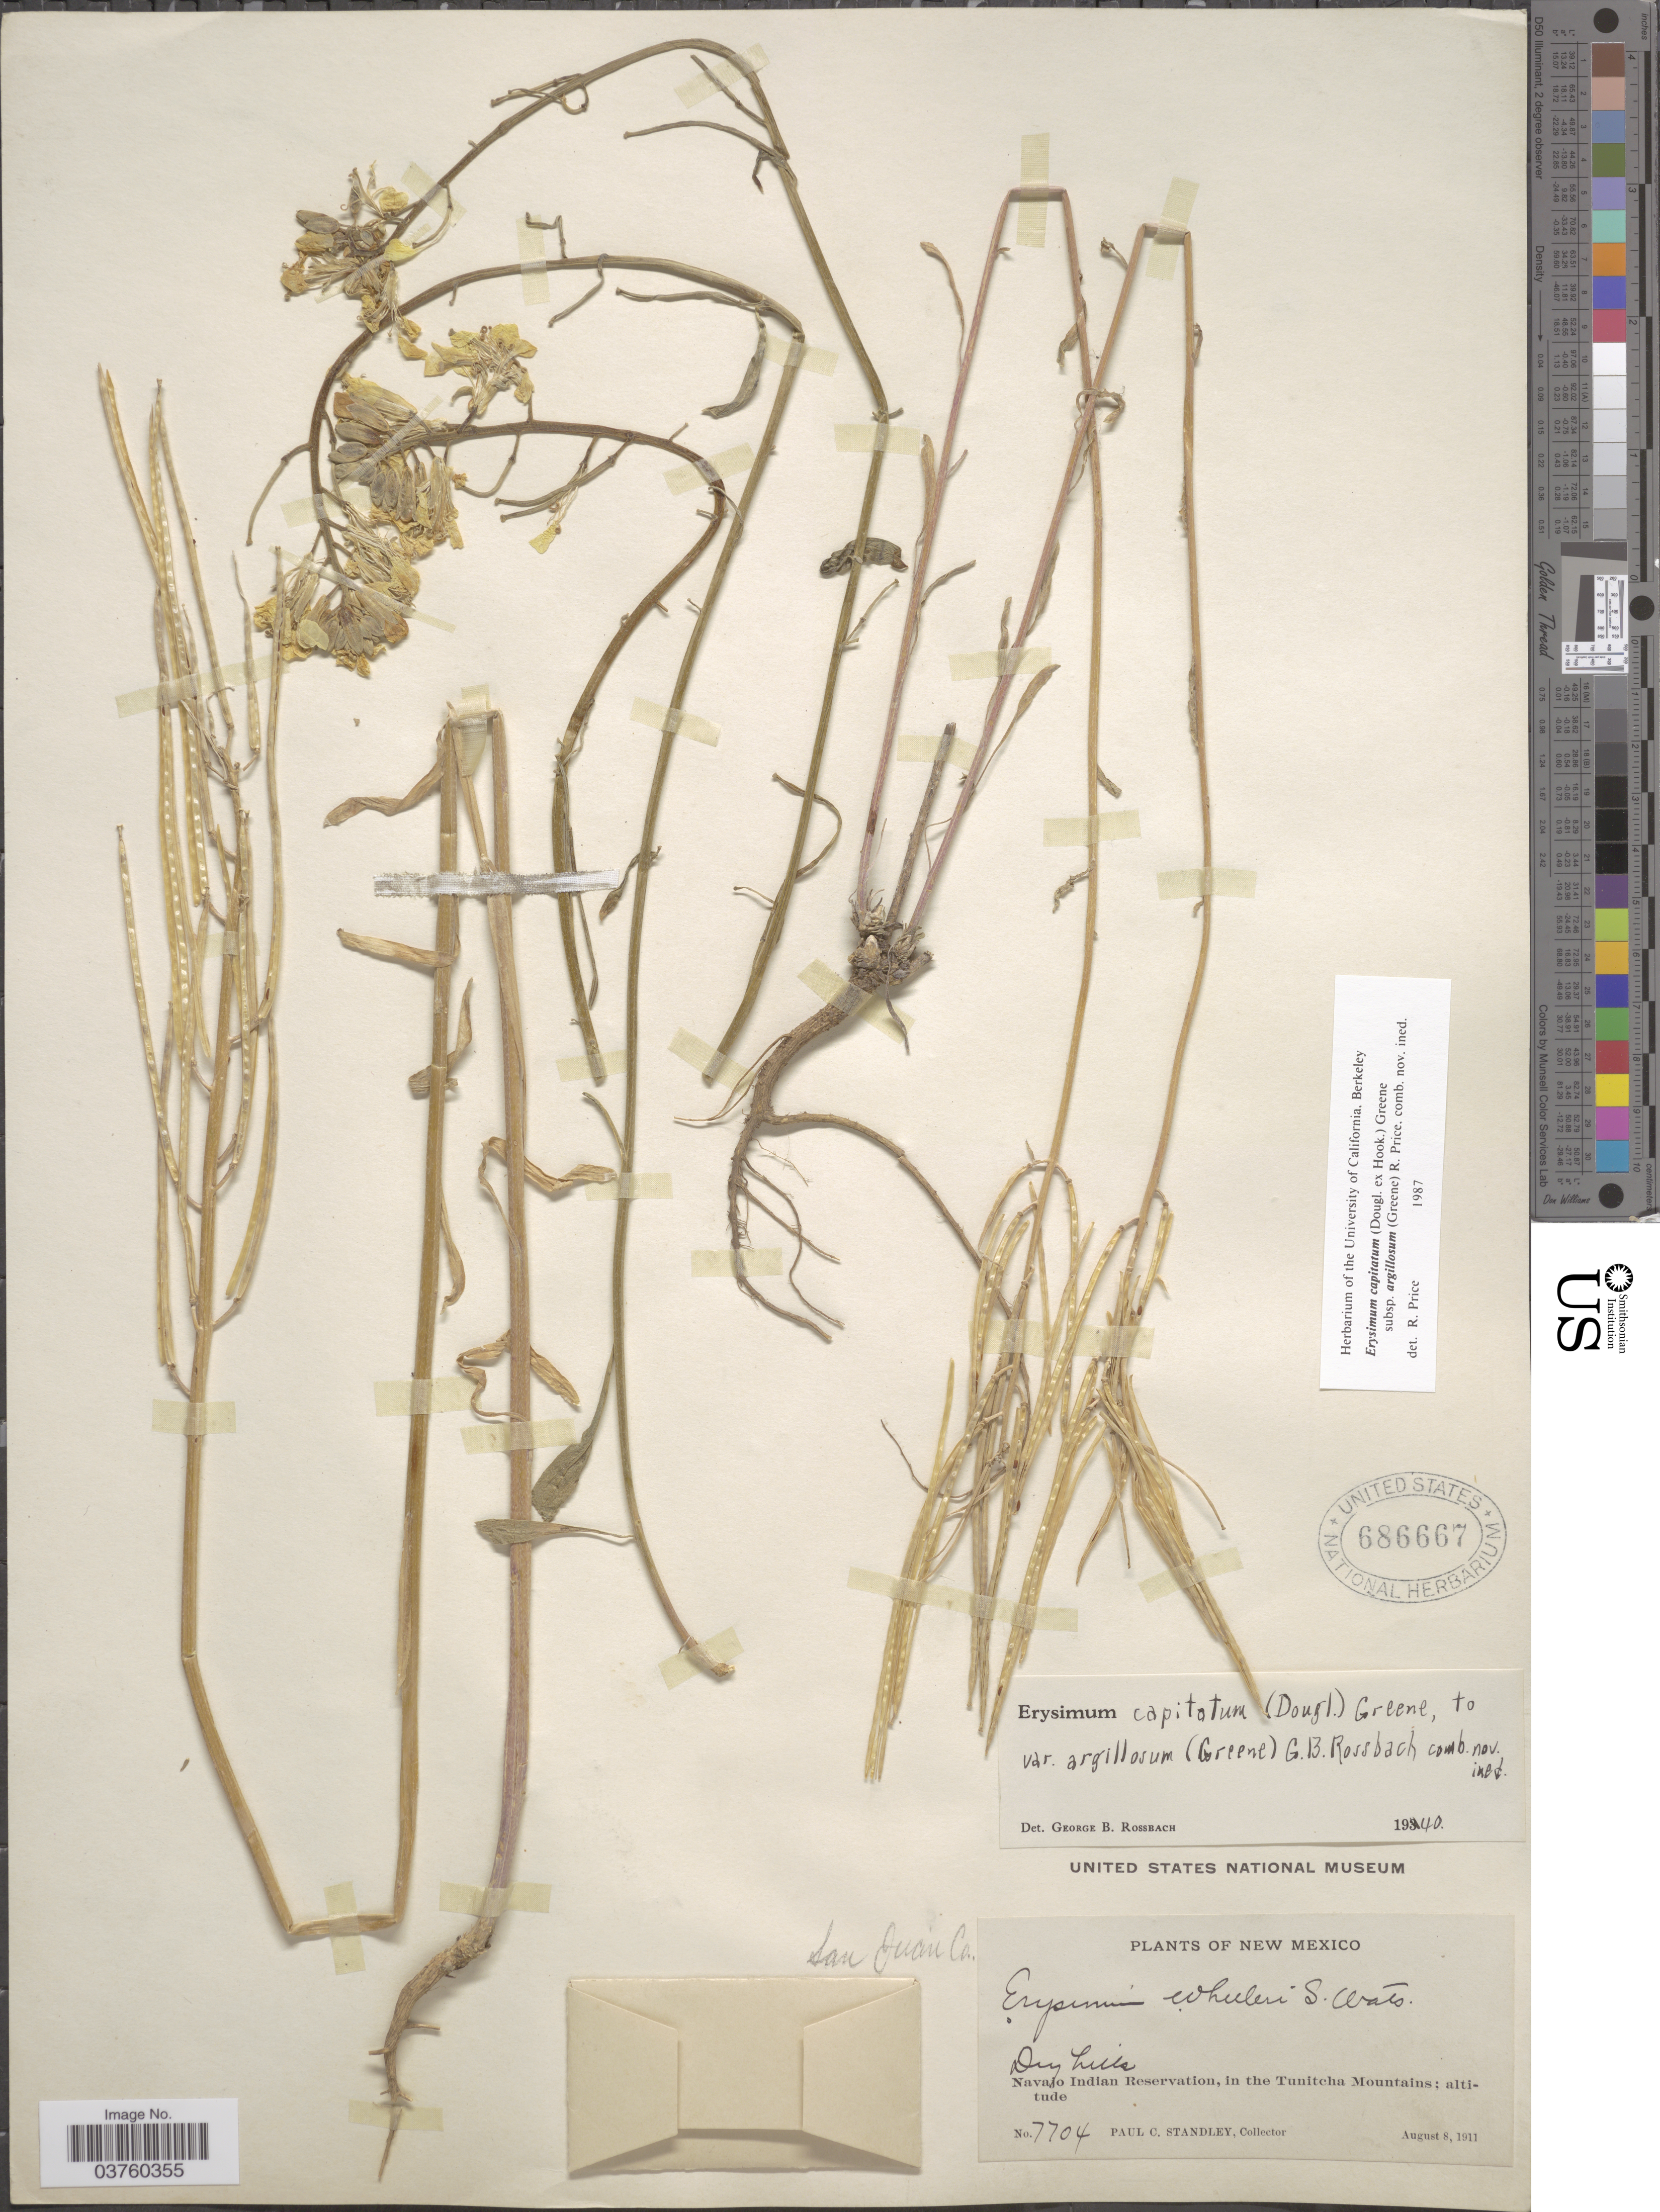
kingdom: Plantae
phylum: Tracheophyta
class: Magnoliopsida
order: Brassicales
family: Brassicaceae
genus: Erysimum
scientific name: Erysimum capitatum var. argillosum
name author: (Greene) R.J. Davis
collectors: P. C. Standley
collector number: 7704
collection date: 1911-08-08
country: United States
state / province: New Mexico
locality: Navajo Indian Reservation, in the Tunitcha Mountains. San Juan Co.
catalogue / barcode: US 686667